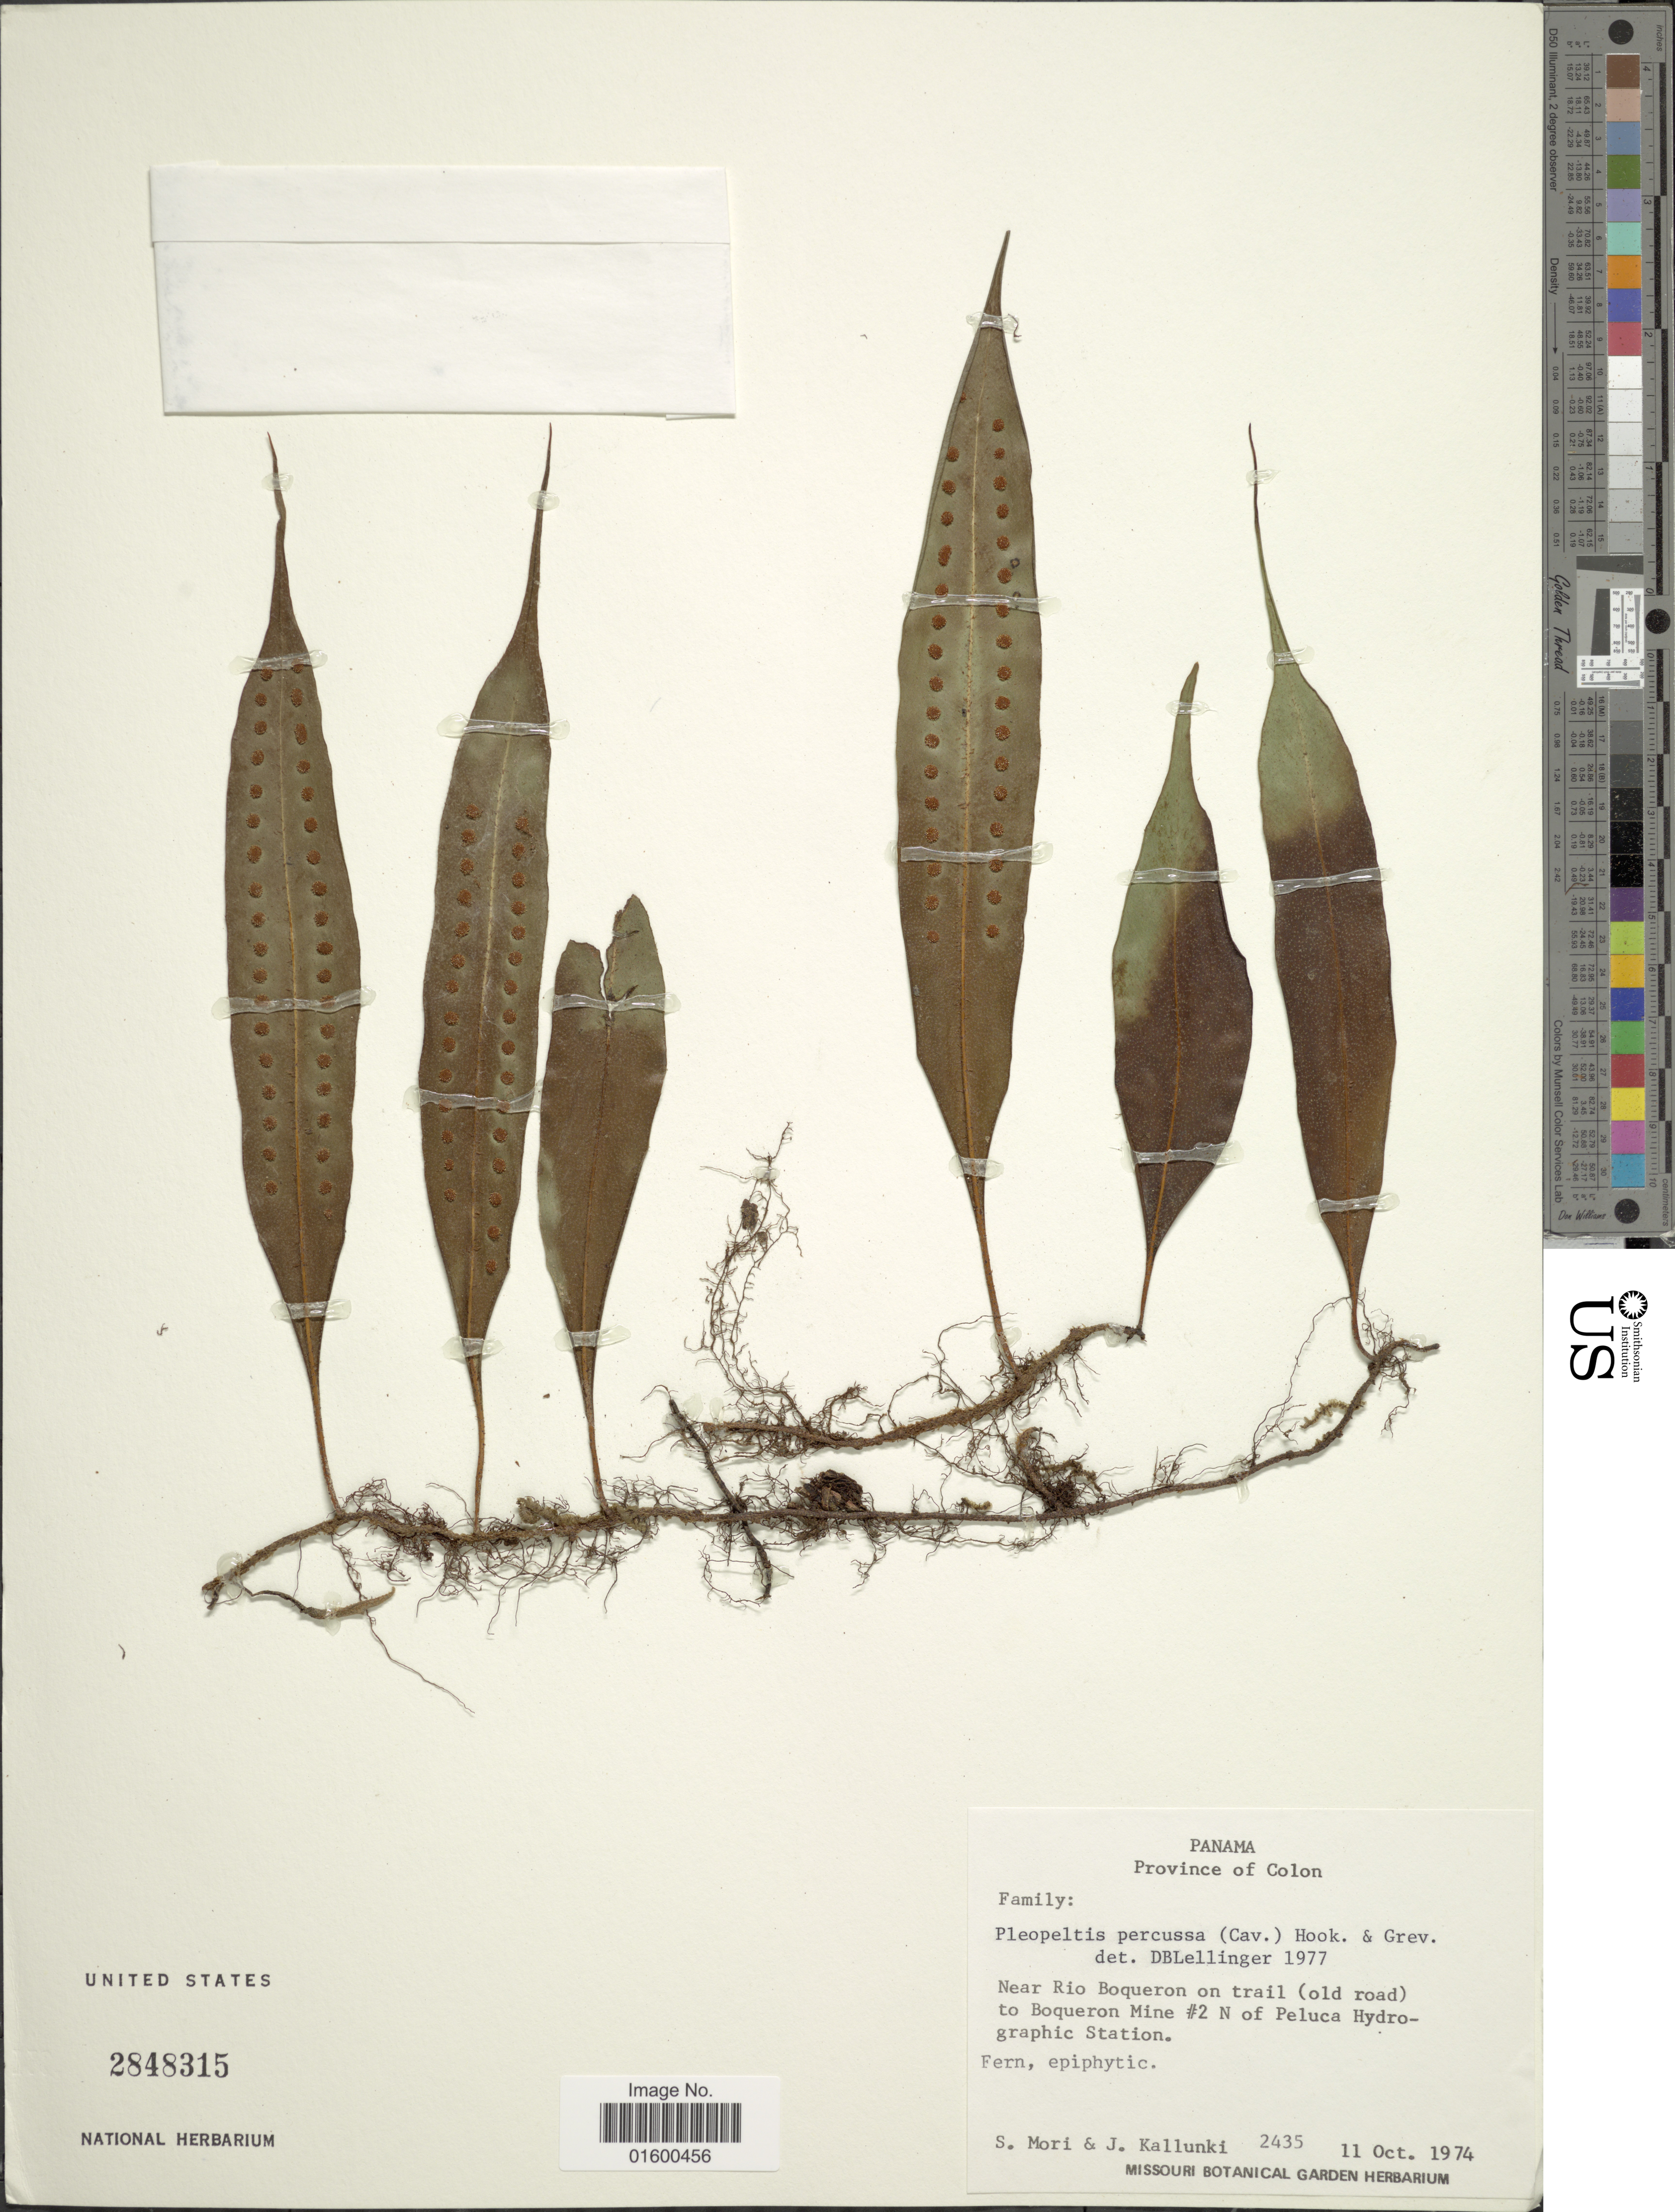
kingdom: Plantae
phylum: Tracheophyta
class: Polypodiopsida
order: Polypodiales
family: Polypodiaceae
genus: Microgramma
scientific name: Microgramma percussa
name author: (Cav.) de la Sota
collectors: S. Mori & J. Kallunki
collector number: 2435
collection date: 1974-10-11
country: Panama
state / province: Colón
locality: Province of Colon, near Rio Boqueron on trail (old road) to Boqueron Mine #2 N of Peluca Hydrographic Station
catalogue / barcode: US 2848315